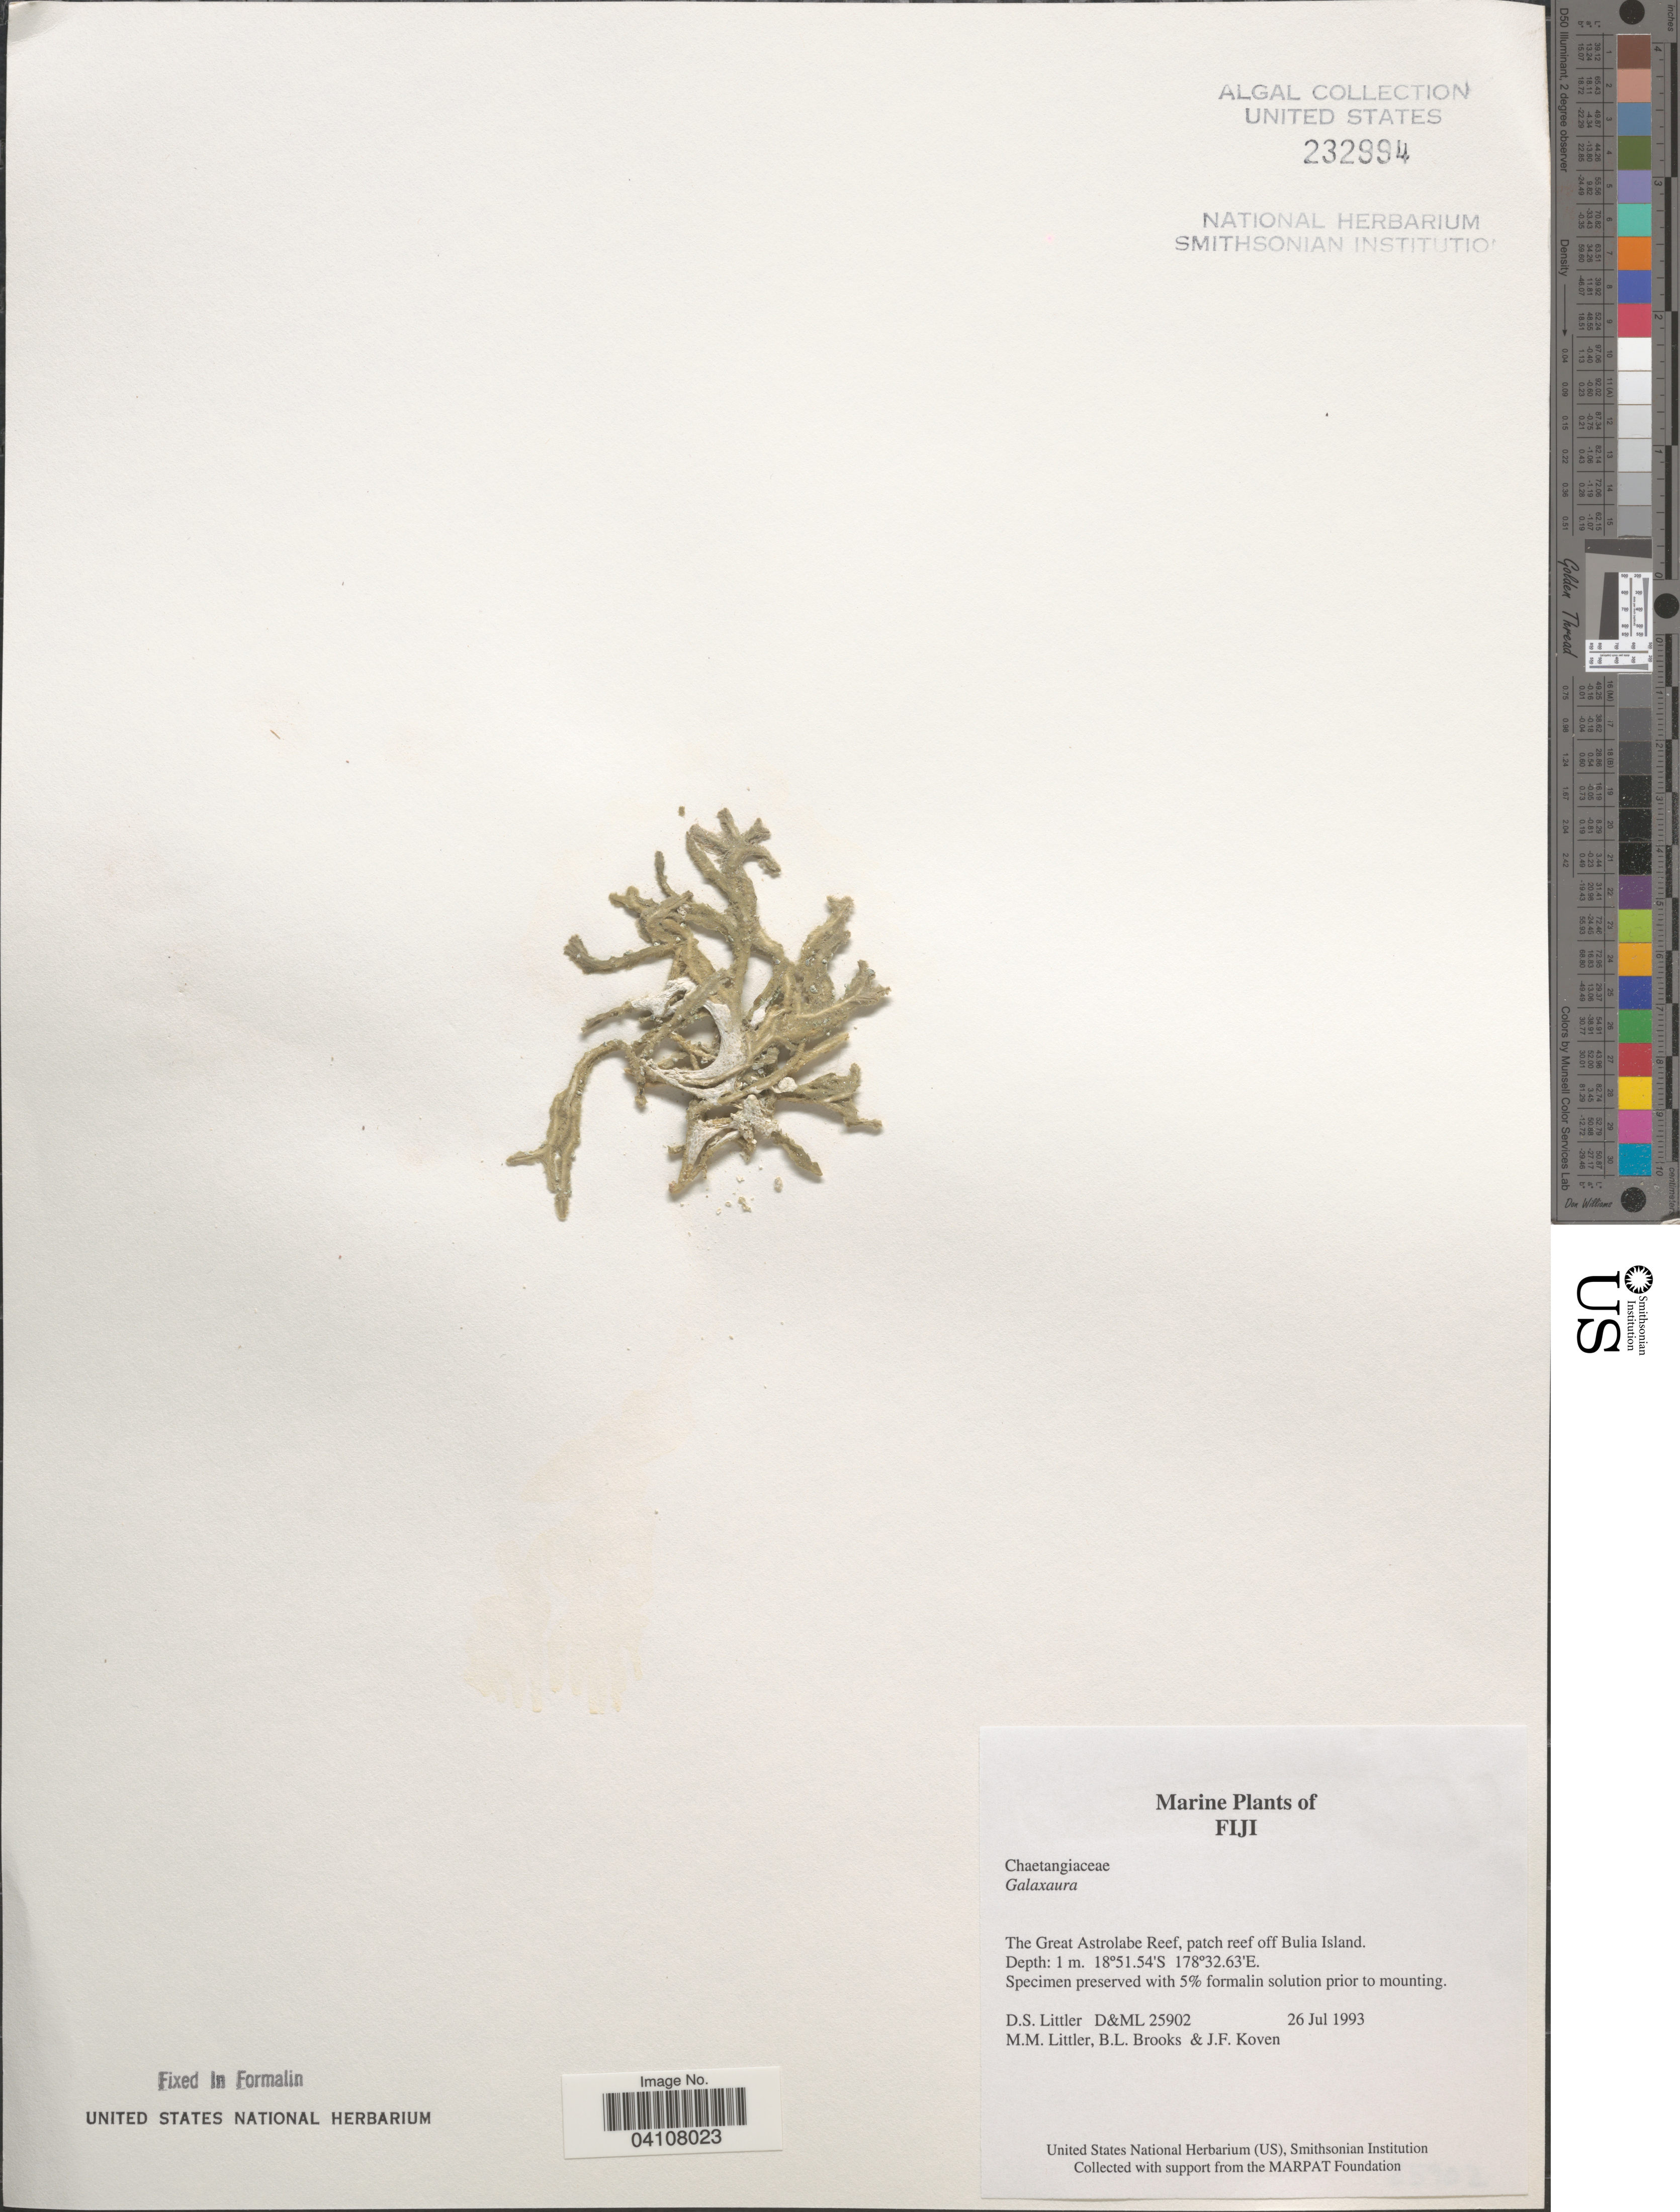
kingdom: Plantae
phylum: Rhodophyta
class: Florideophyceae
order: Nemaliales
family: Galaxauraceae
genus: Galaxaura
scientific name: Galaxaura sp.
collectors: D. S. Littler, B. Brooks & J. Koven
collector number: D&ML25902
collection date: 1993-07-26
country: Fiji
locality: The Great Astrolabe Reef, patch reef off Bulia Island.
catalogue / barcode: US 232994